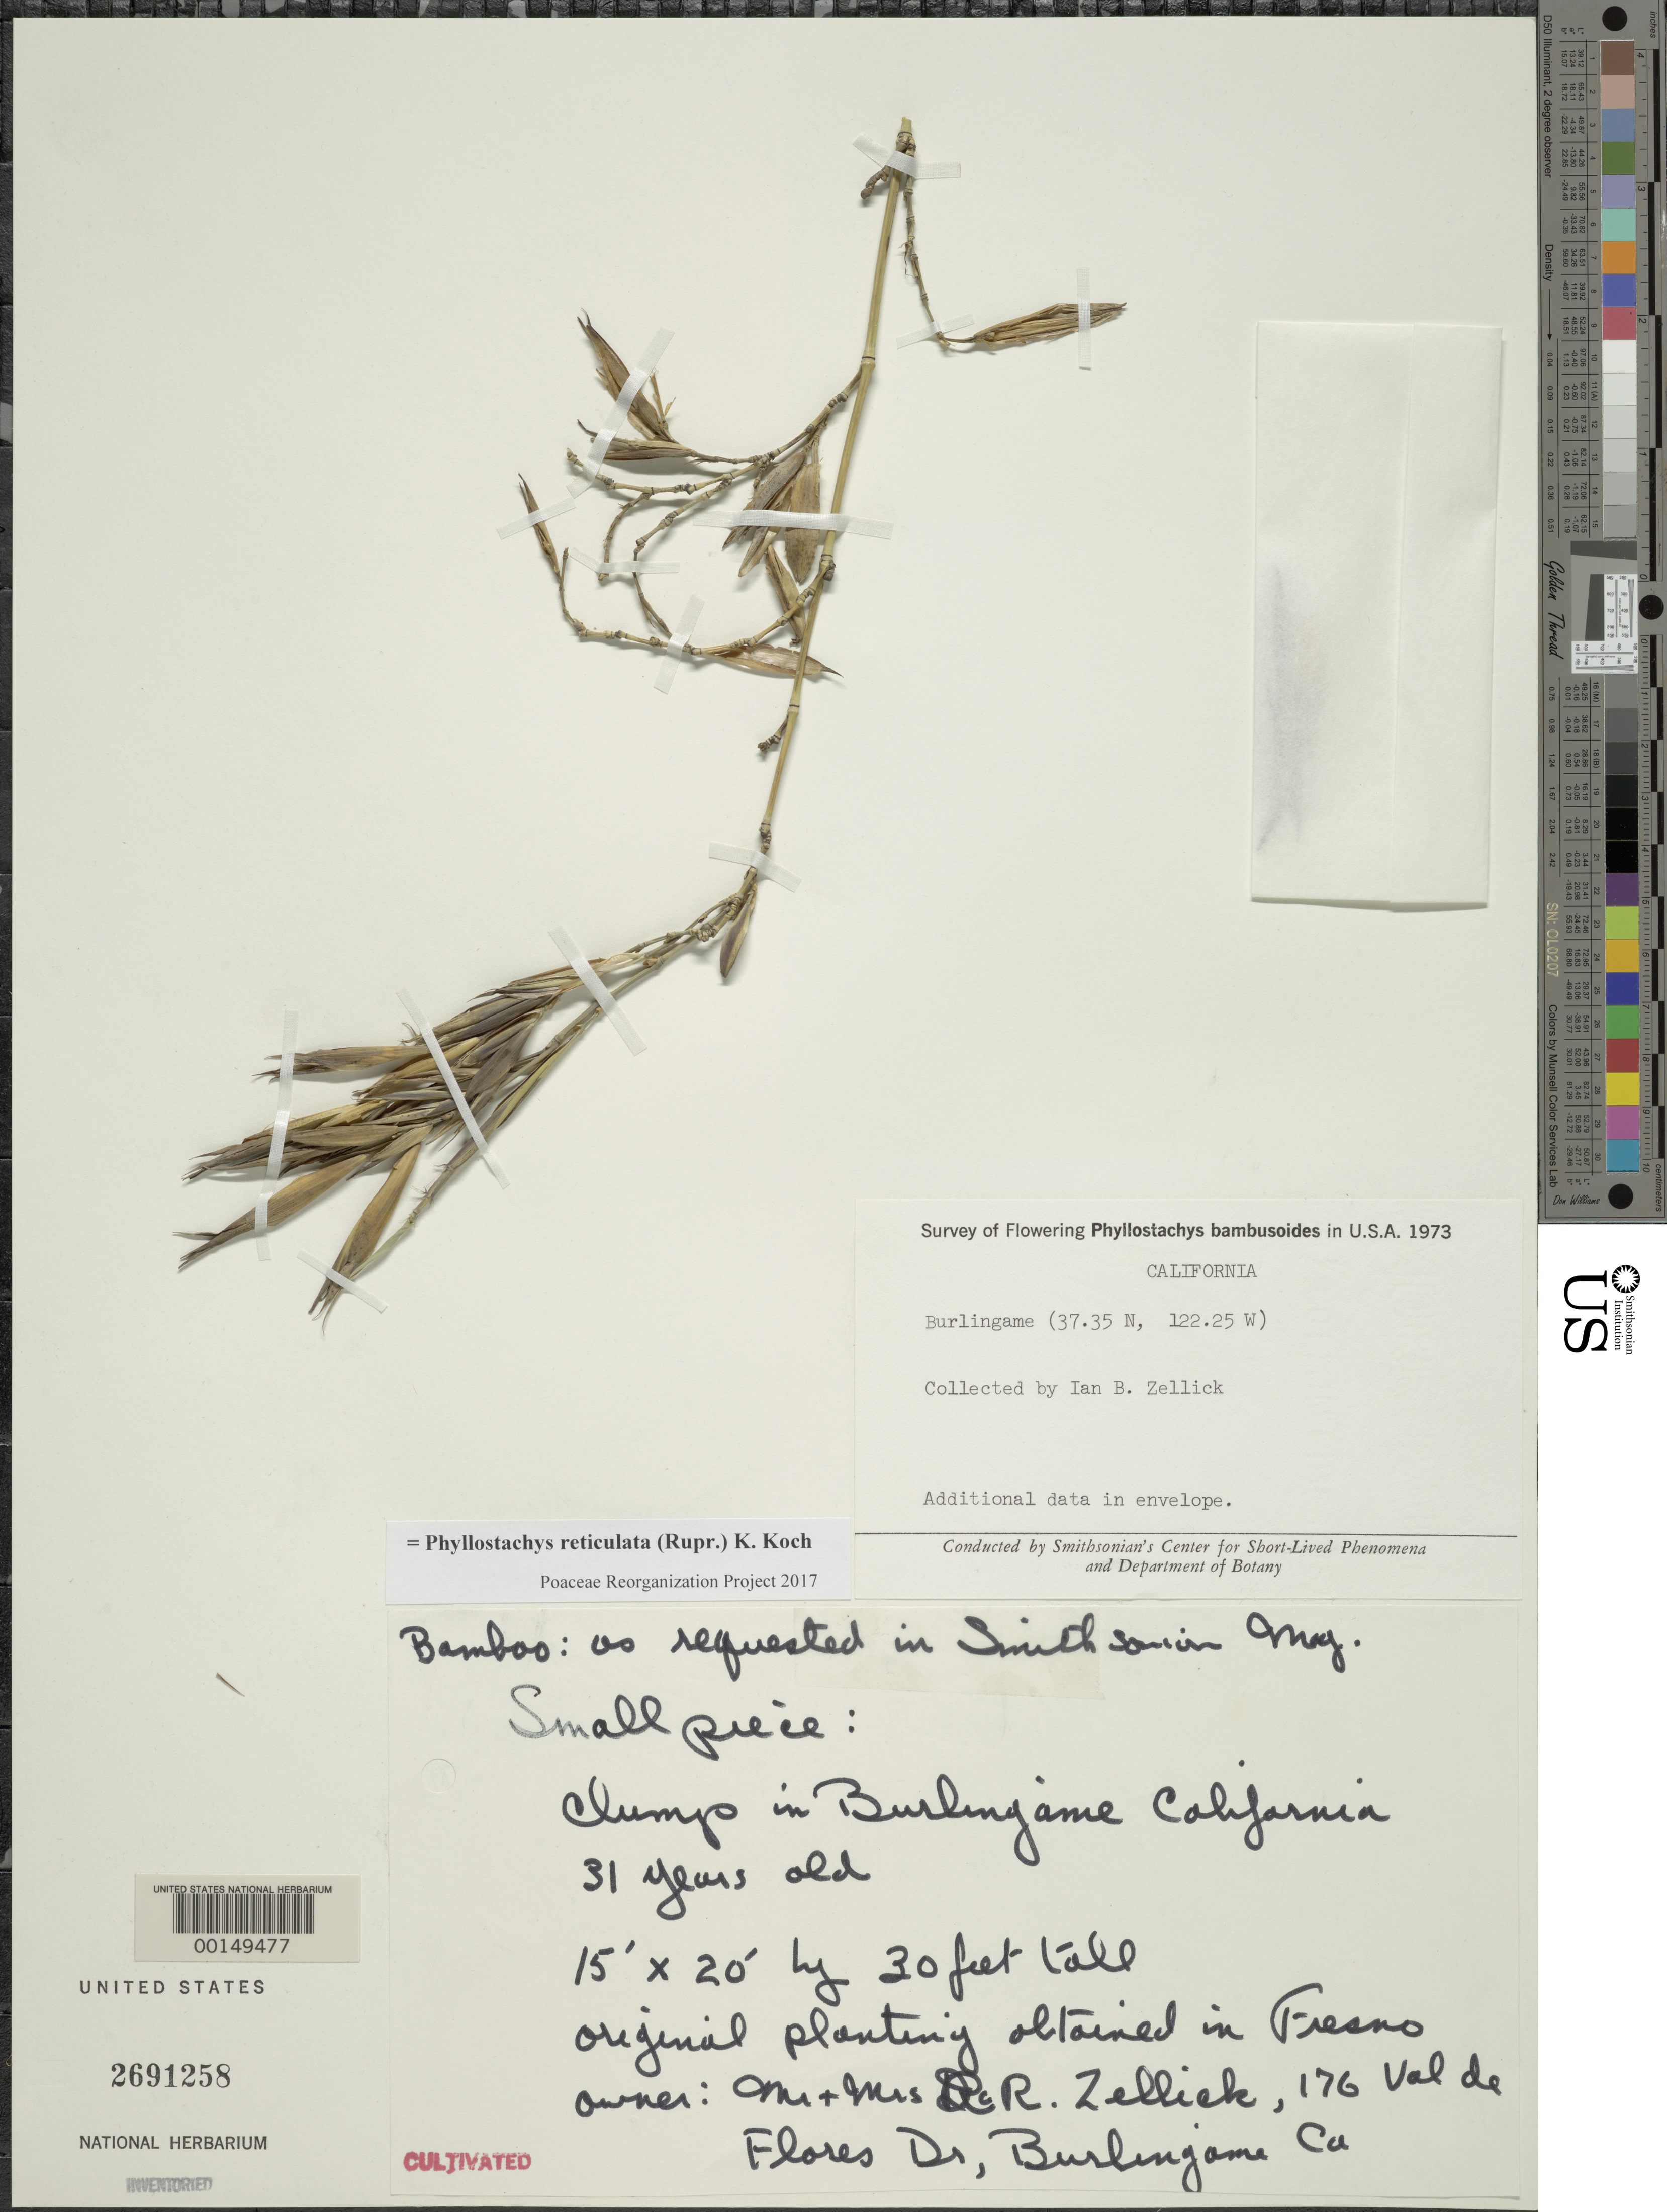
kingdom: Plantae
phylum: Tracheophyta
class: Liliopsida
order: Poales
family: Poaceae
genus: Phyllostachys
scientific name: Phyllostachys reticulata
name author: (Rupr.) K. Koch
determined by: Poaceae Reorganization Project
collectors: I. Zellick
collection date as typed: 1973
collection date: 1973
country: United States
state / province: California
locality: Burlingame, lat. 37.35w: long. 122.25w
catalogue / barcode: US 2691258